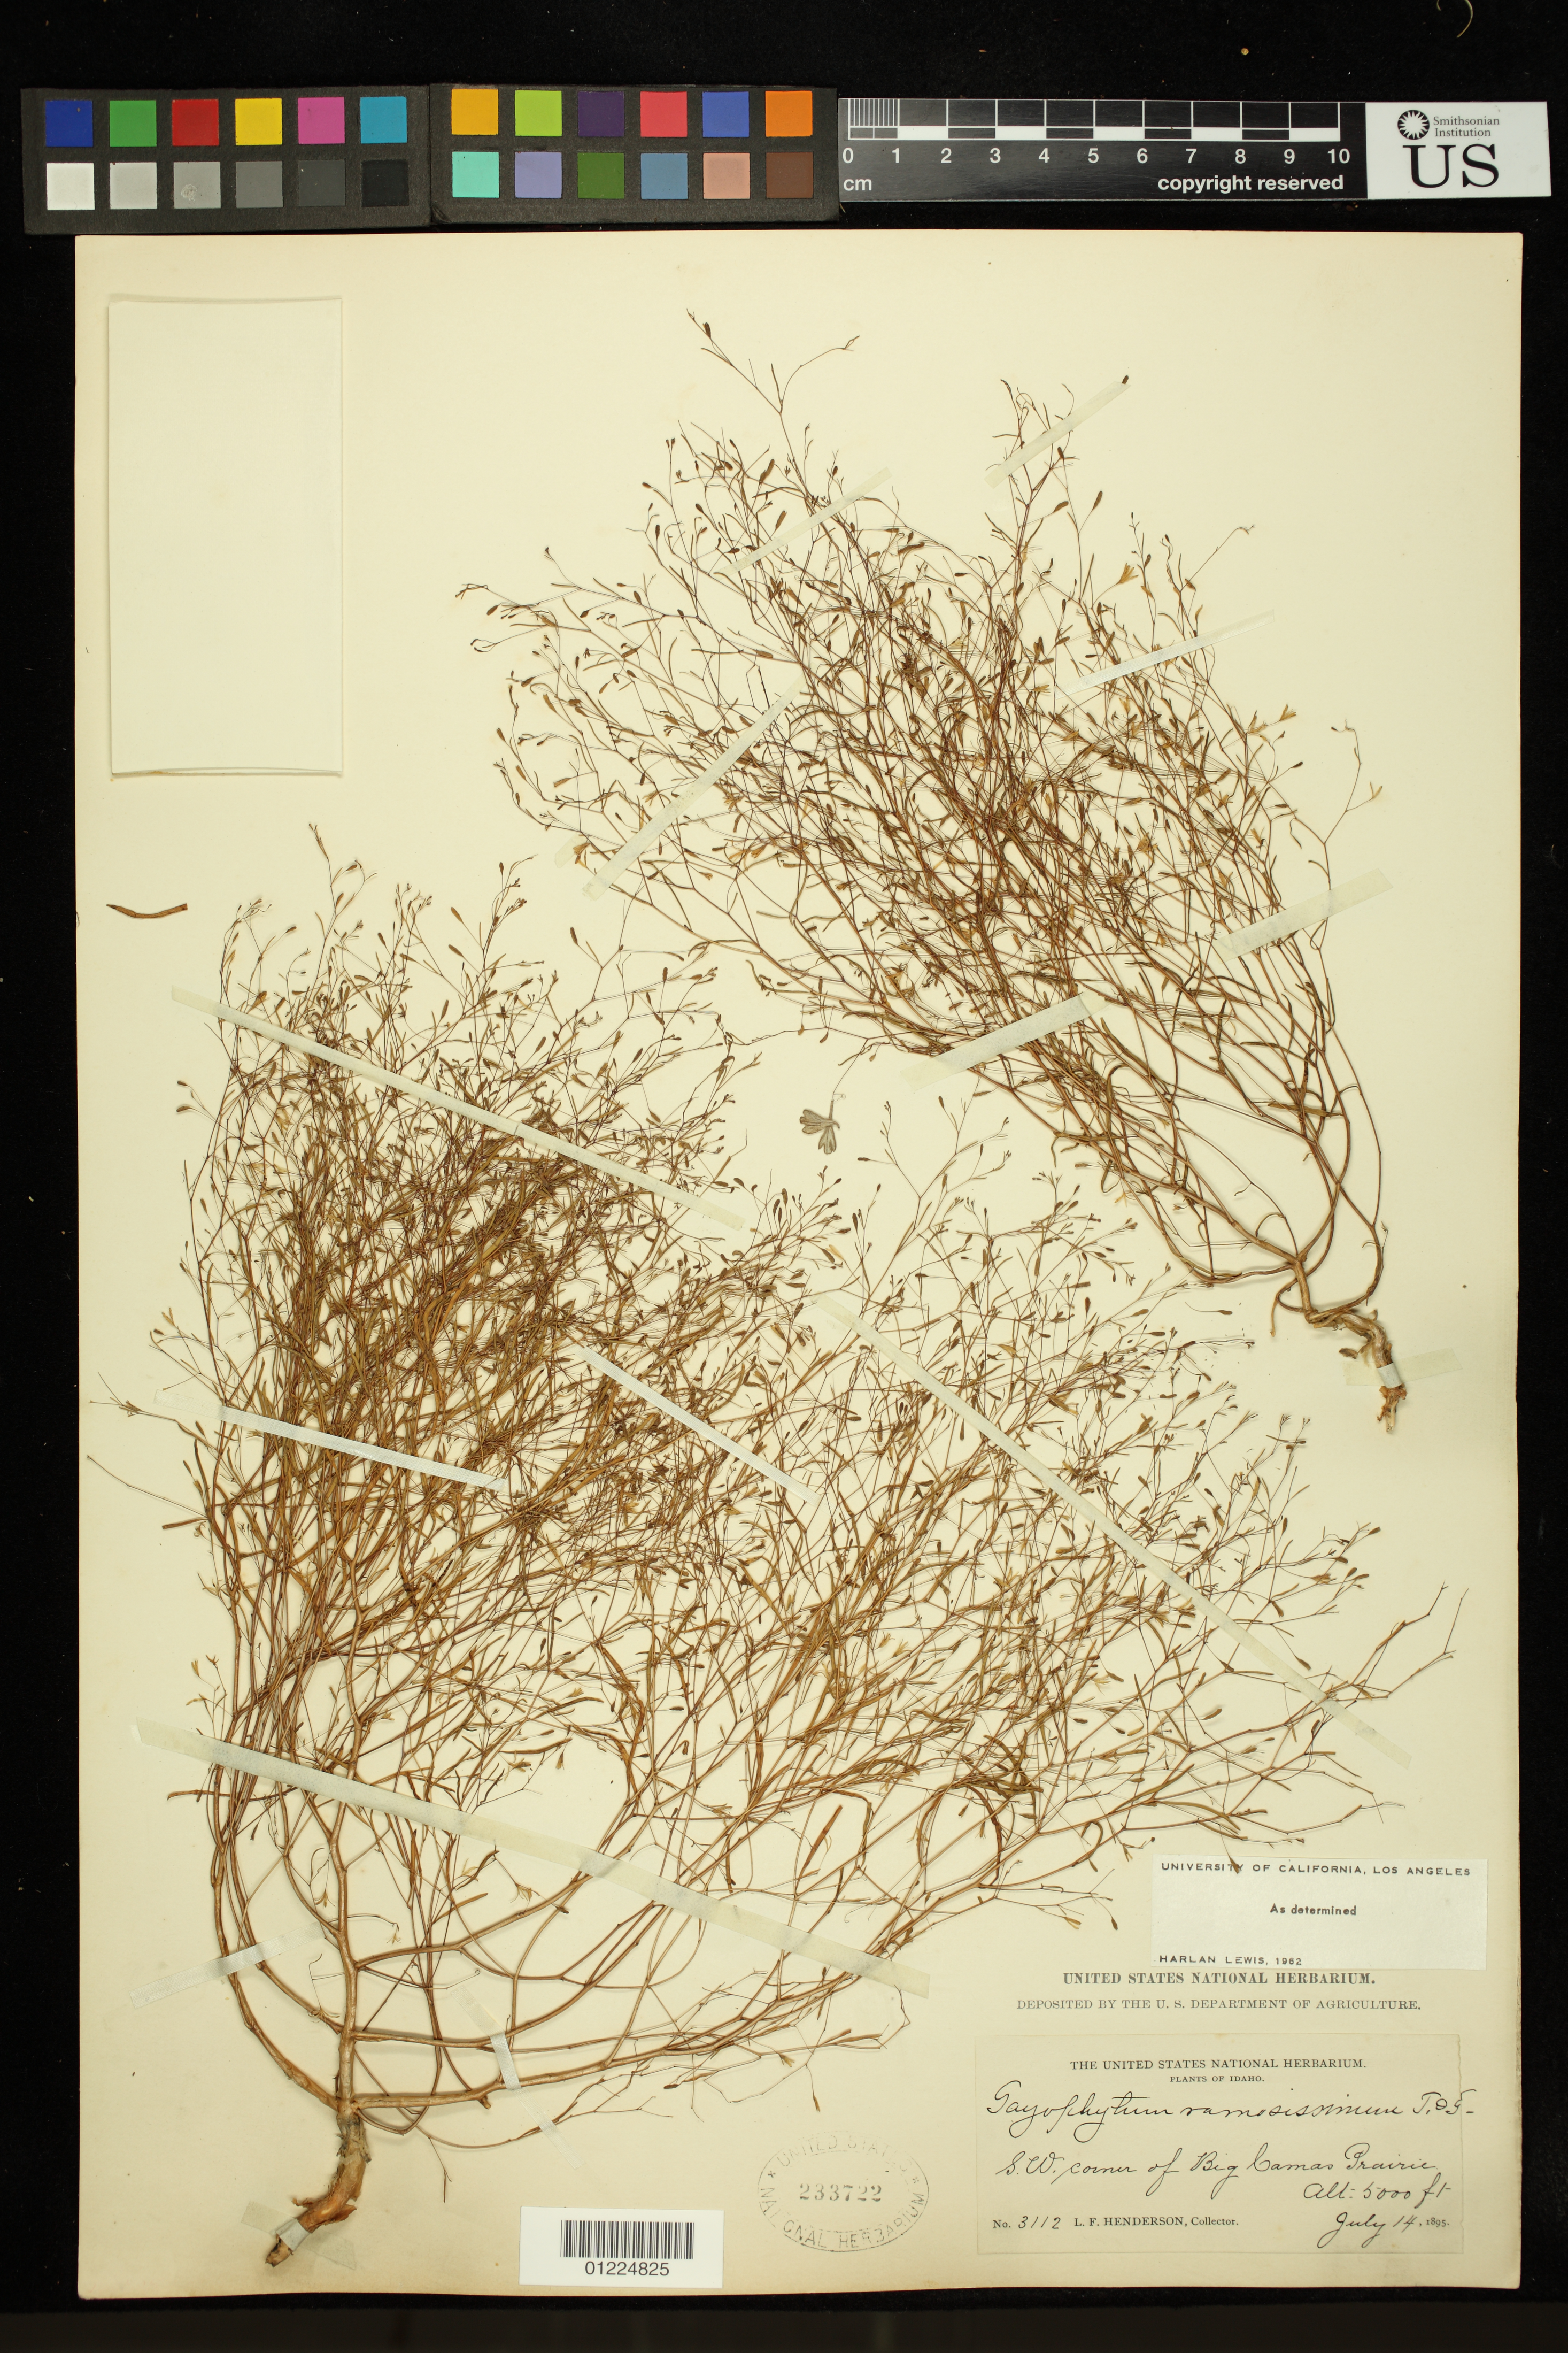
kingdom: Plantae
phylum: Tracheophyta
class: Magnoliopsida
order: Myrtales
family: Onagraceae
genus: Gayophytum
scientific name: Gayophytum ramosissimum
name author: Torr. & A. Gray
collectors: L. F. Henderson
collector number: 3112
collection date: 1895-07-14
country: United States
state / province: Idaho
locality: S.W. corner of Big Camas Prairie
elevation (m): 1524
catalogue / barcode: US 233722